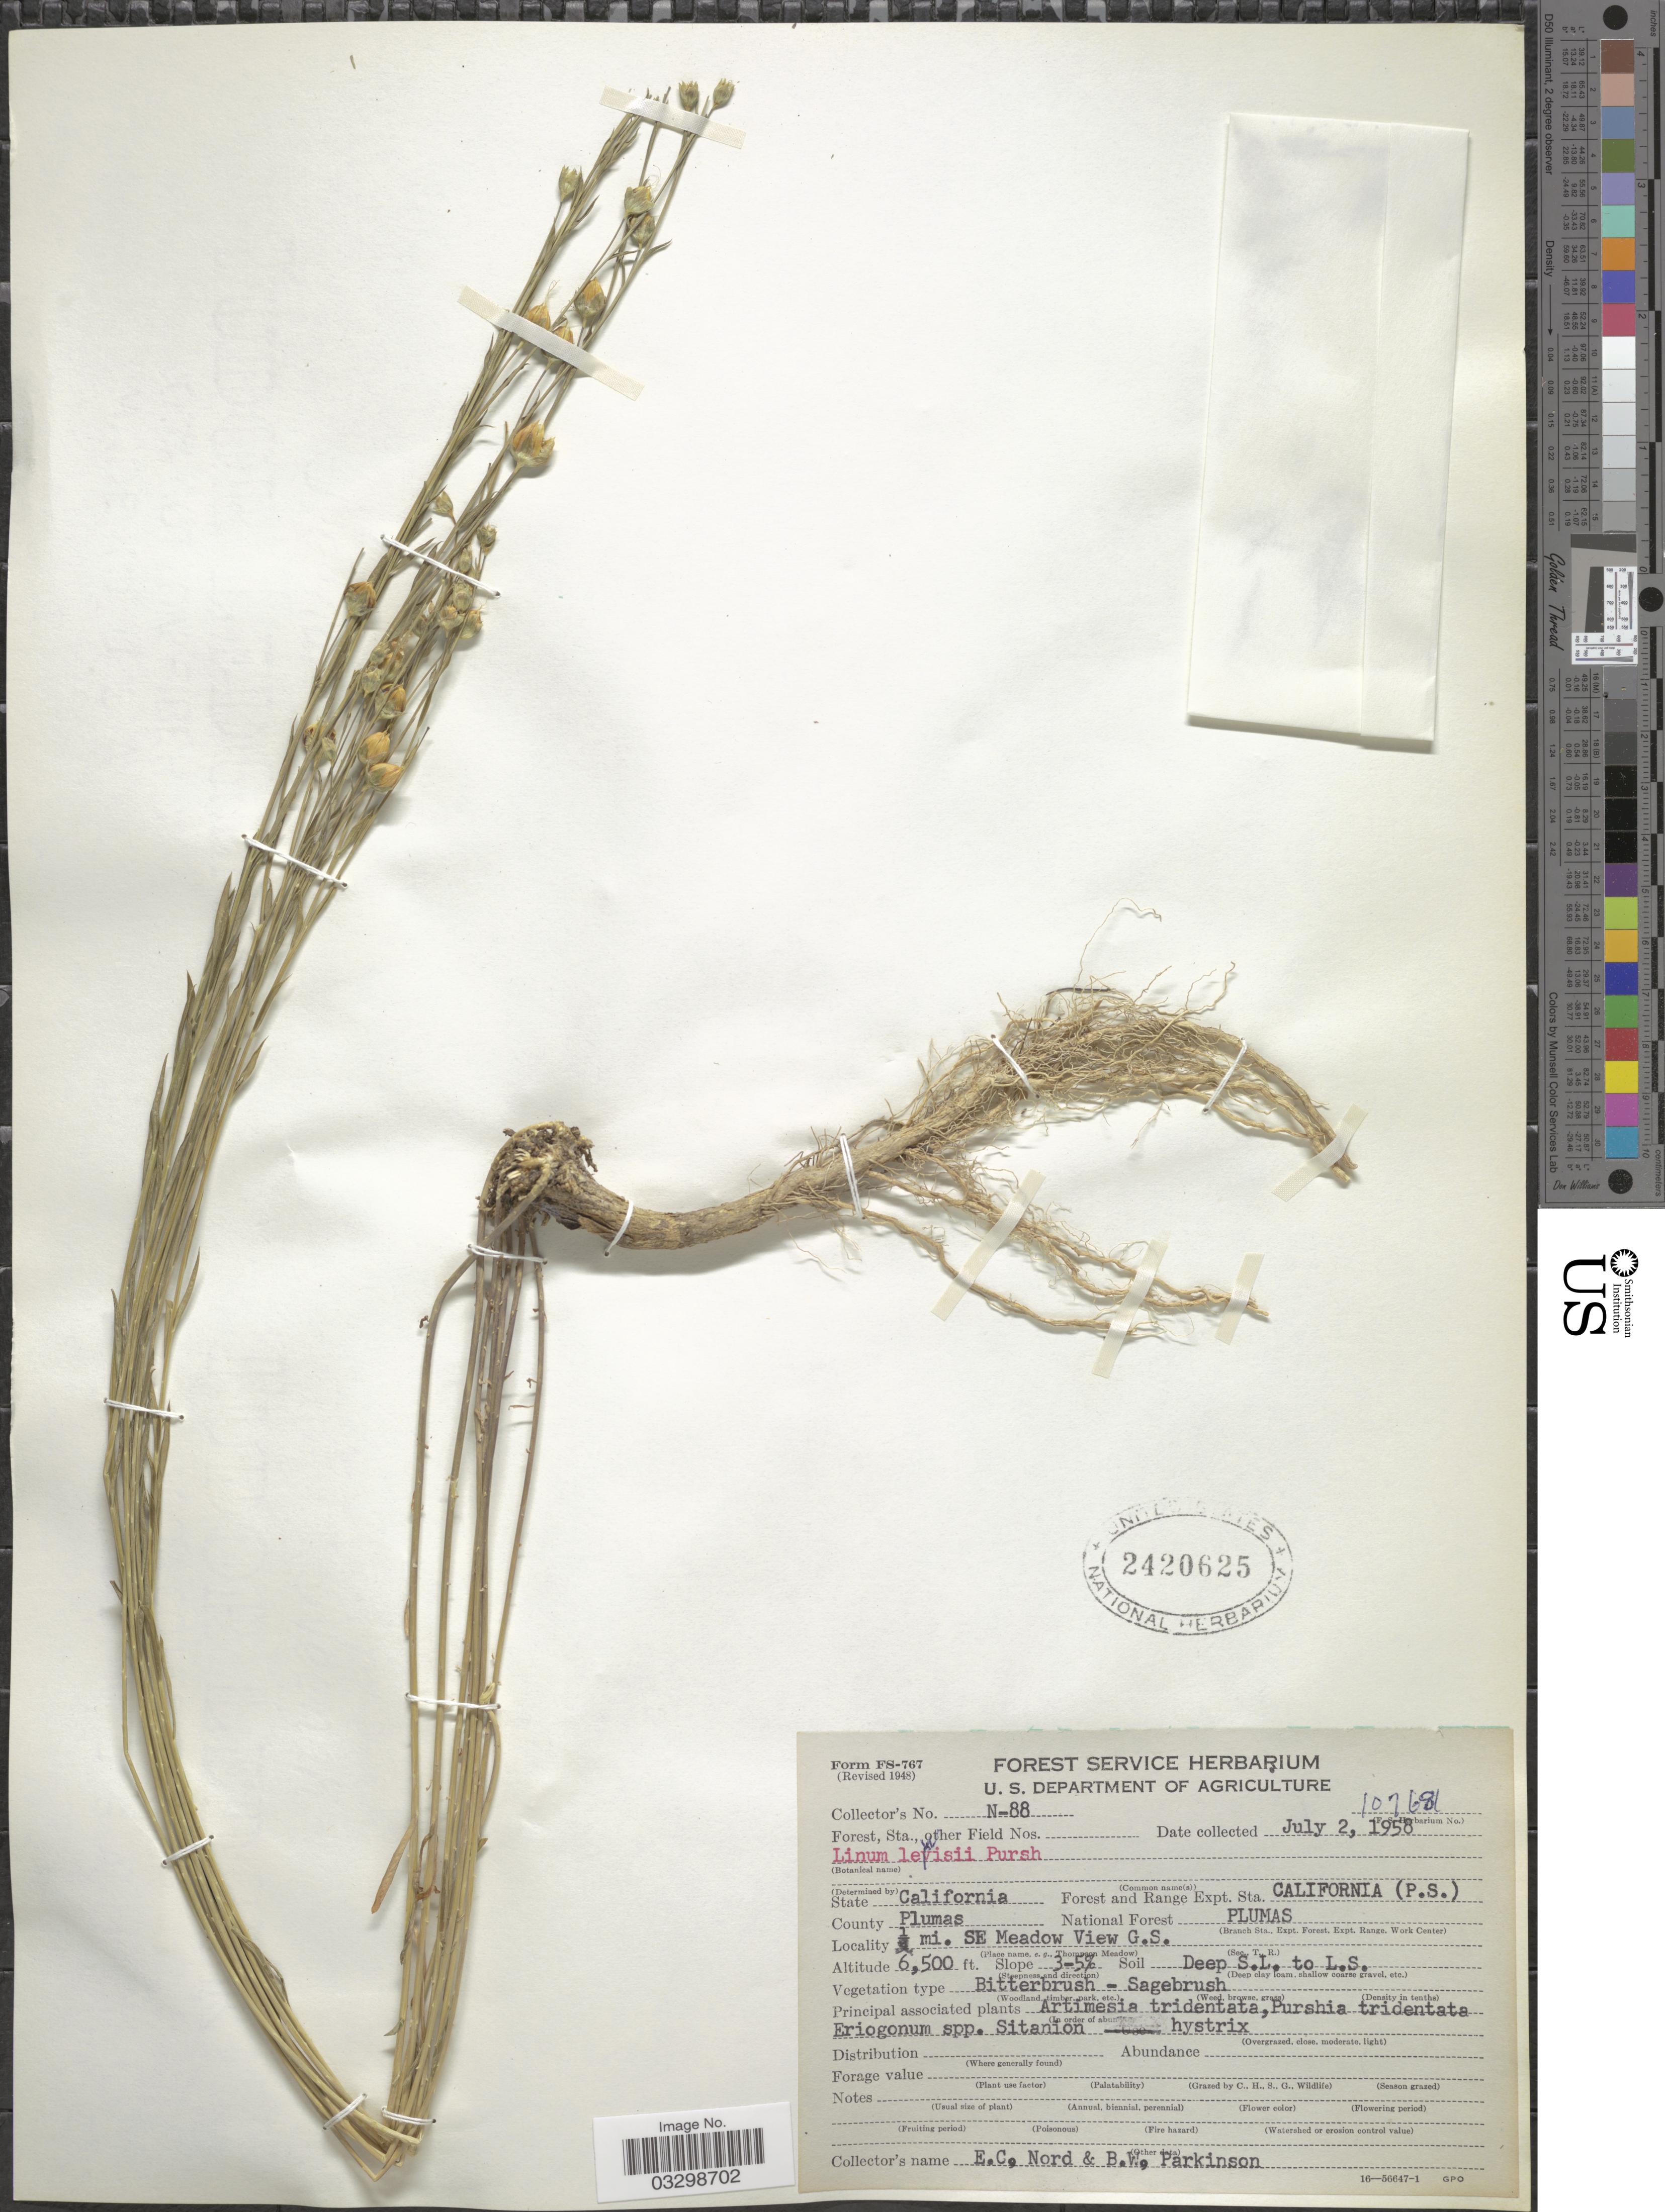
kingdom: Plantae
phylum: Tracheophyta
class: Magnoliopsida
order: Malpighiales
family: Linaceae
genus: Linum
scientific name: Linum lewisii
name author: Pursh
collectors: E. Nord & B. Parkinson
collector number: N-88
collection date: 1958-07-02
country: United States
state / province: California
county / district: Plumas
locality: County Plumas, National Forest Plumas. 1 mi. SE Meadow View G.S.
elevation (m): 1981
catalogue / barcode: US 2420625